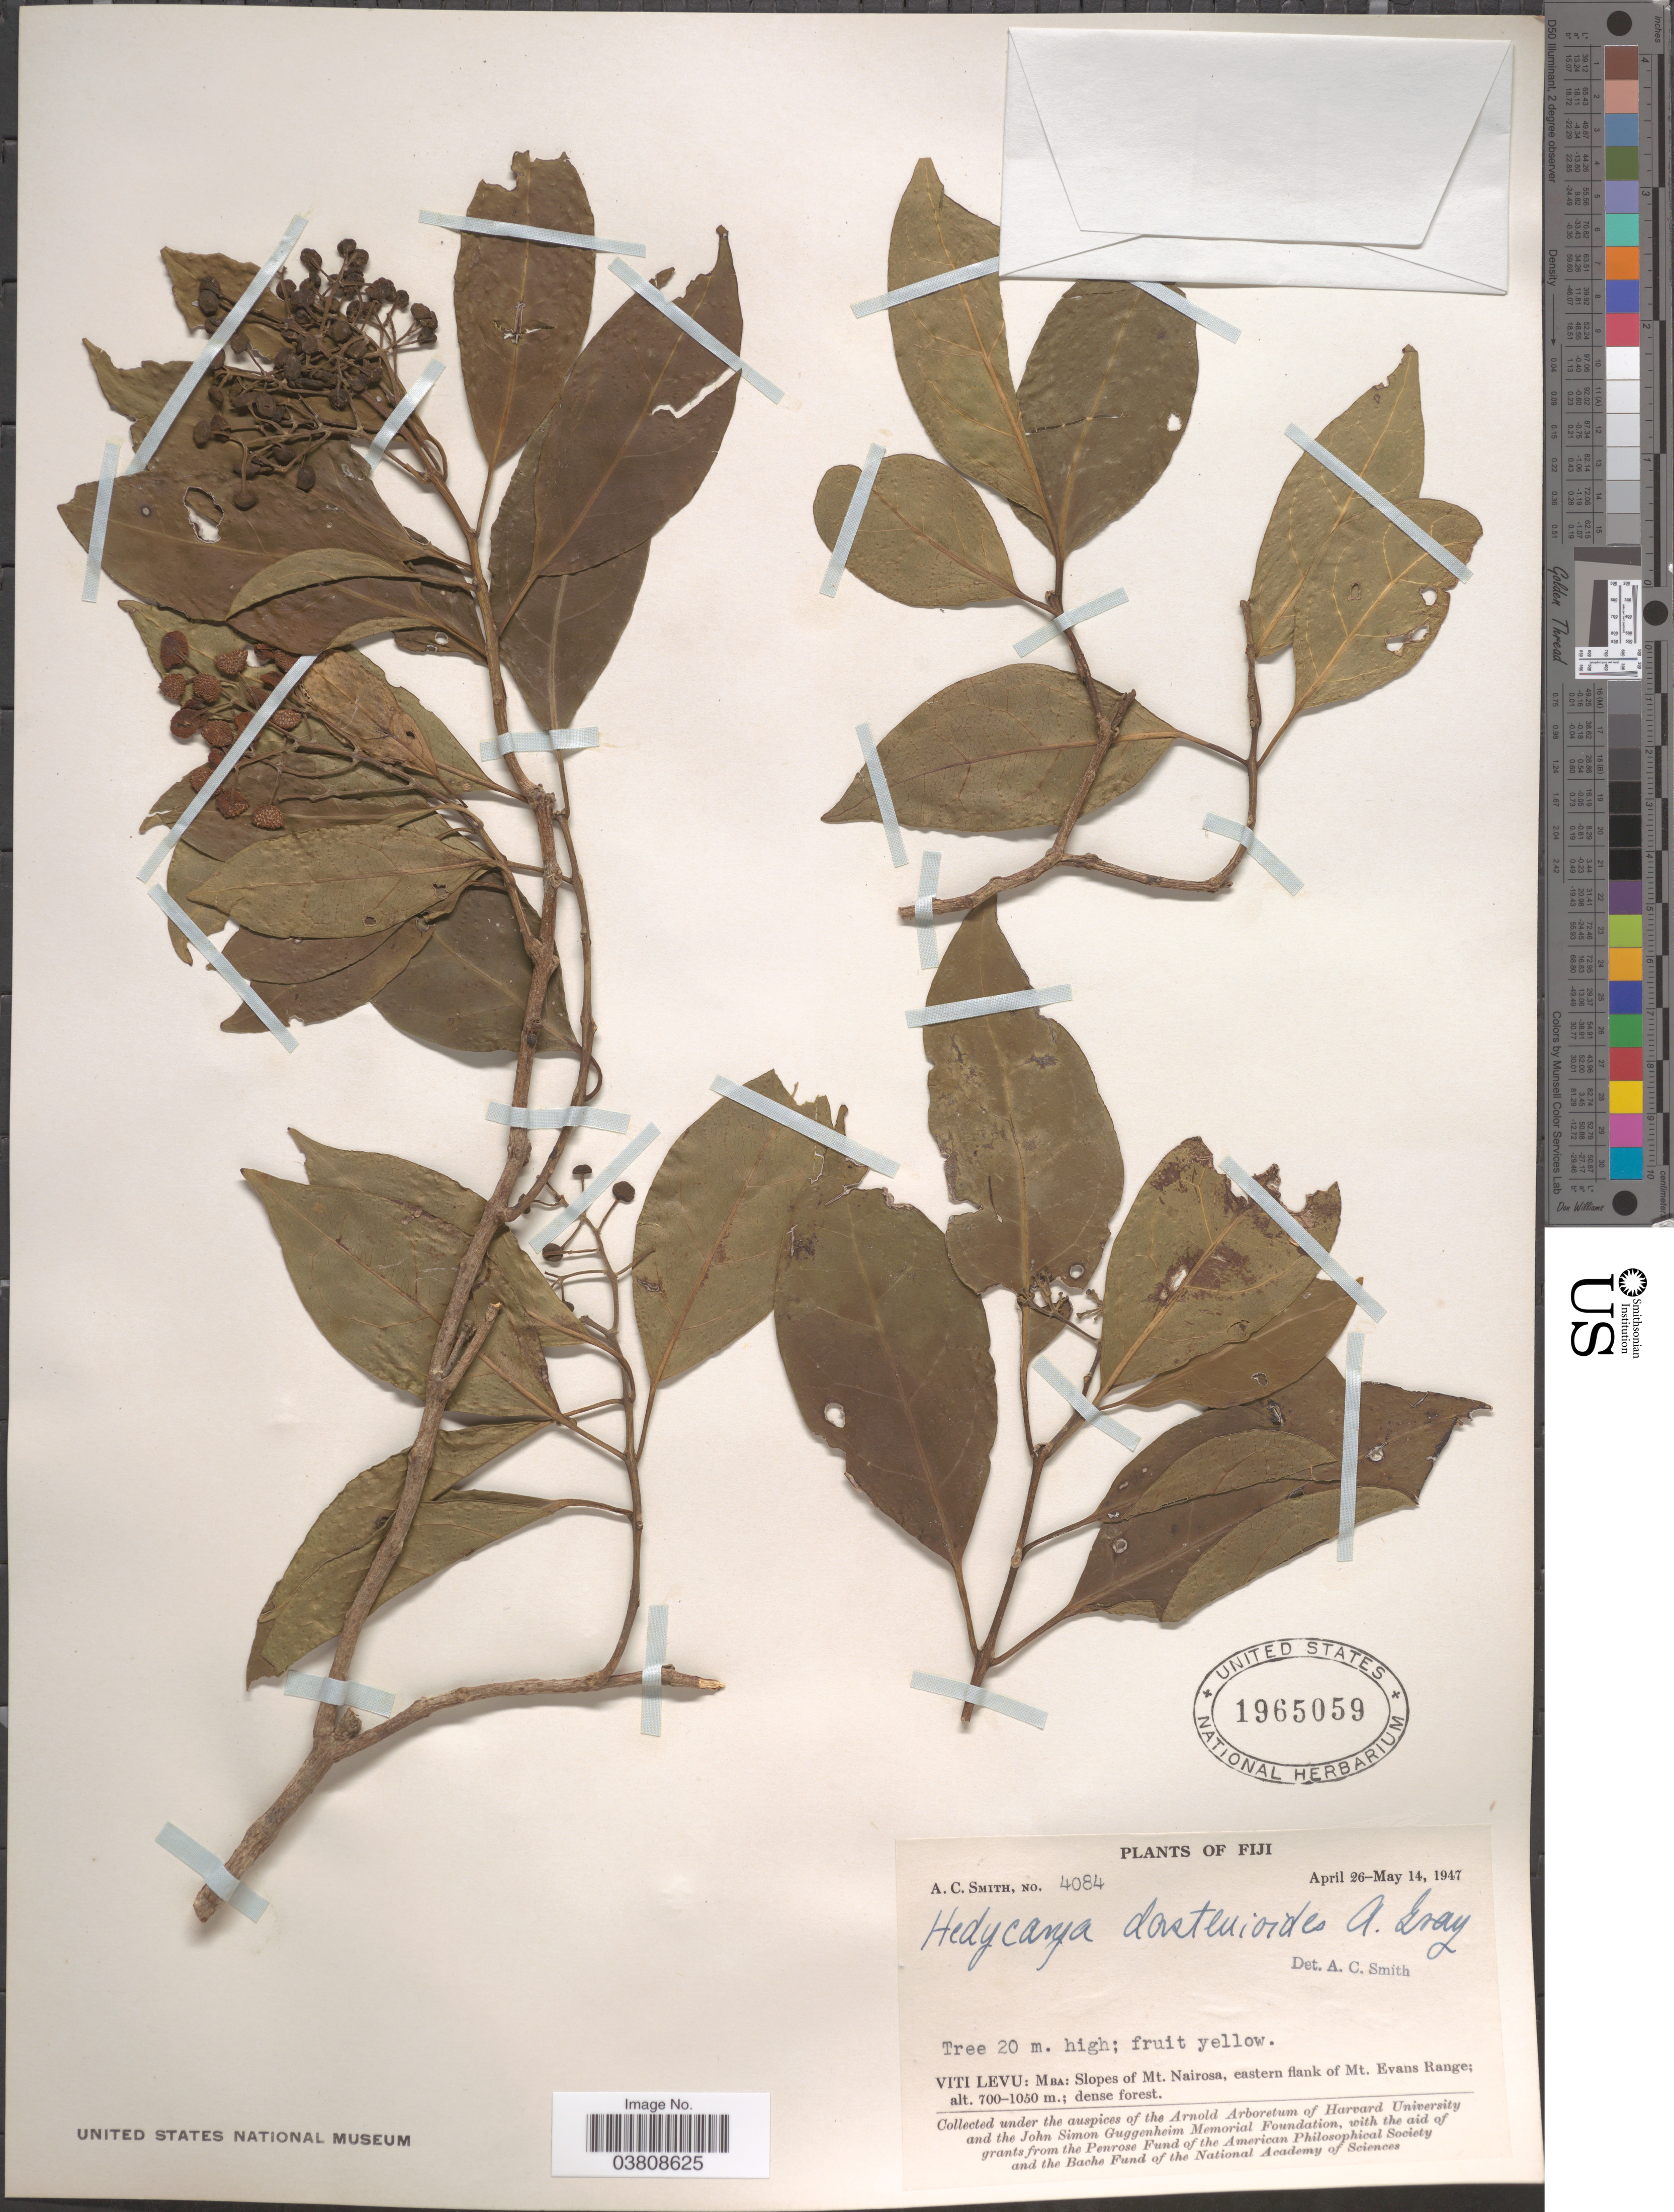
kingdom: Plantae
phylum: Tracheophyta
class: Magnoliopsida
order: Laurales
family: Monimiaceae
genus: Hedycarya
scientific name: Hedycarya dorstenioides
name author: A. Gray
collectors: A. C. Smith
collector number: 4084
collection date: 1947-04-26/1947-05-14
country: Fiji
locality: Viti Levu: Mba: Slopes of Mt. Nairosa, eastern flank of Mt. Evans Range.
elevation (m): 700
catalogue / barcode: US 1965059